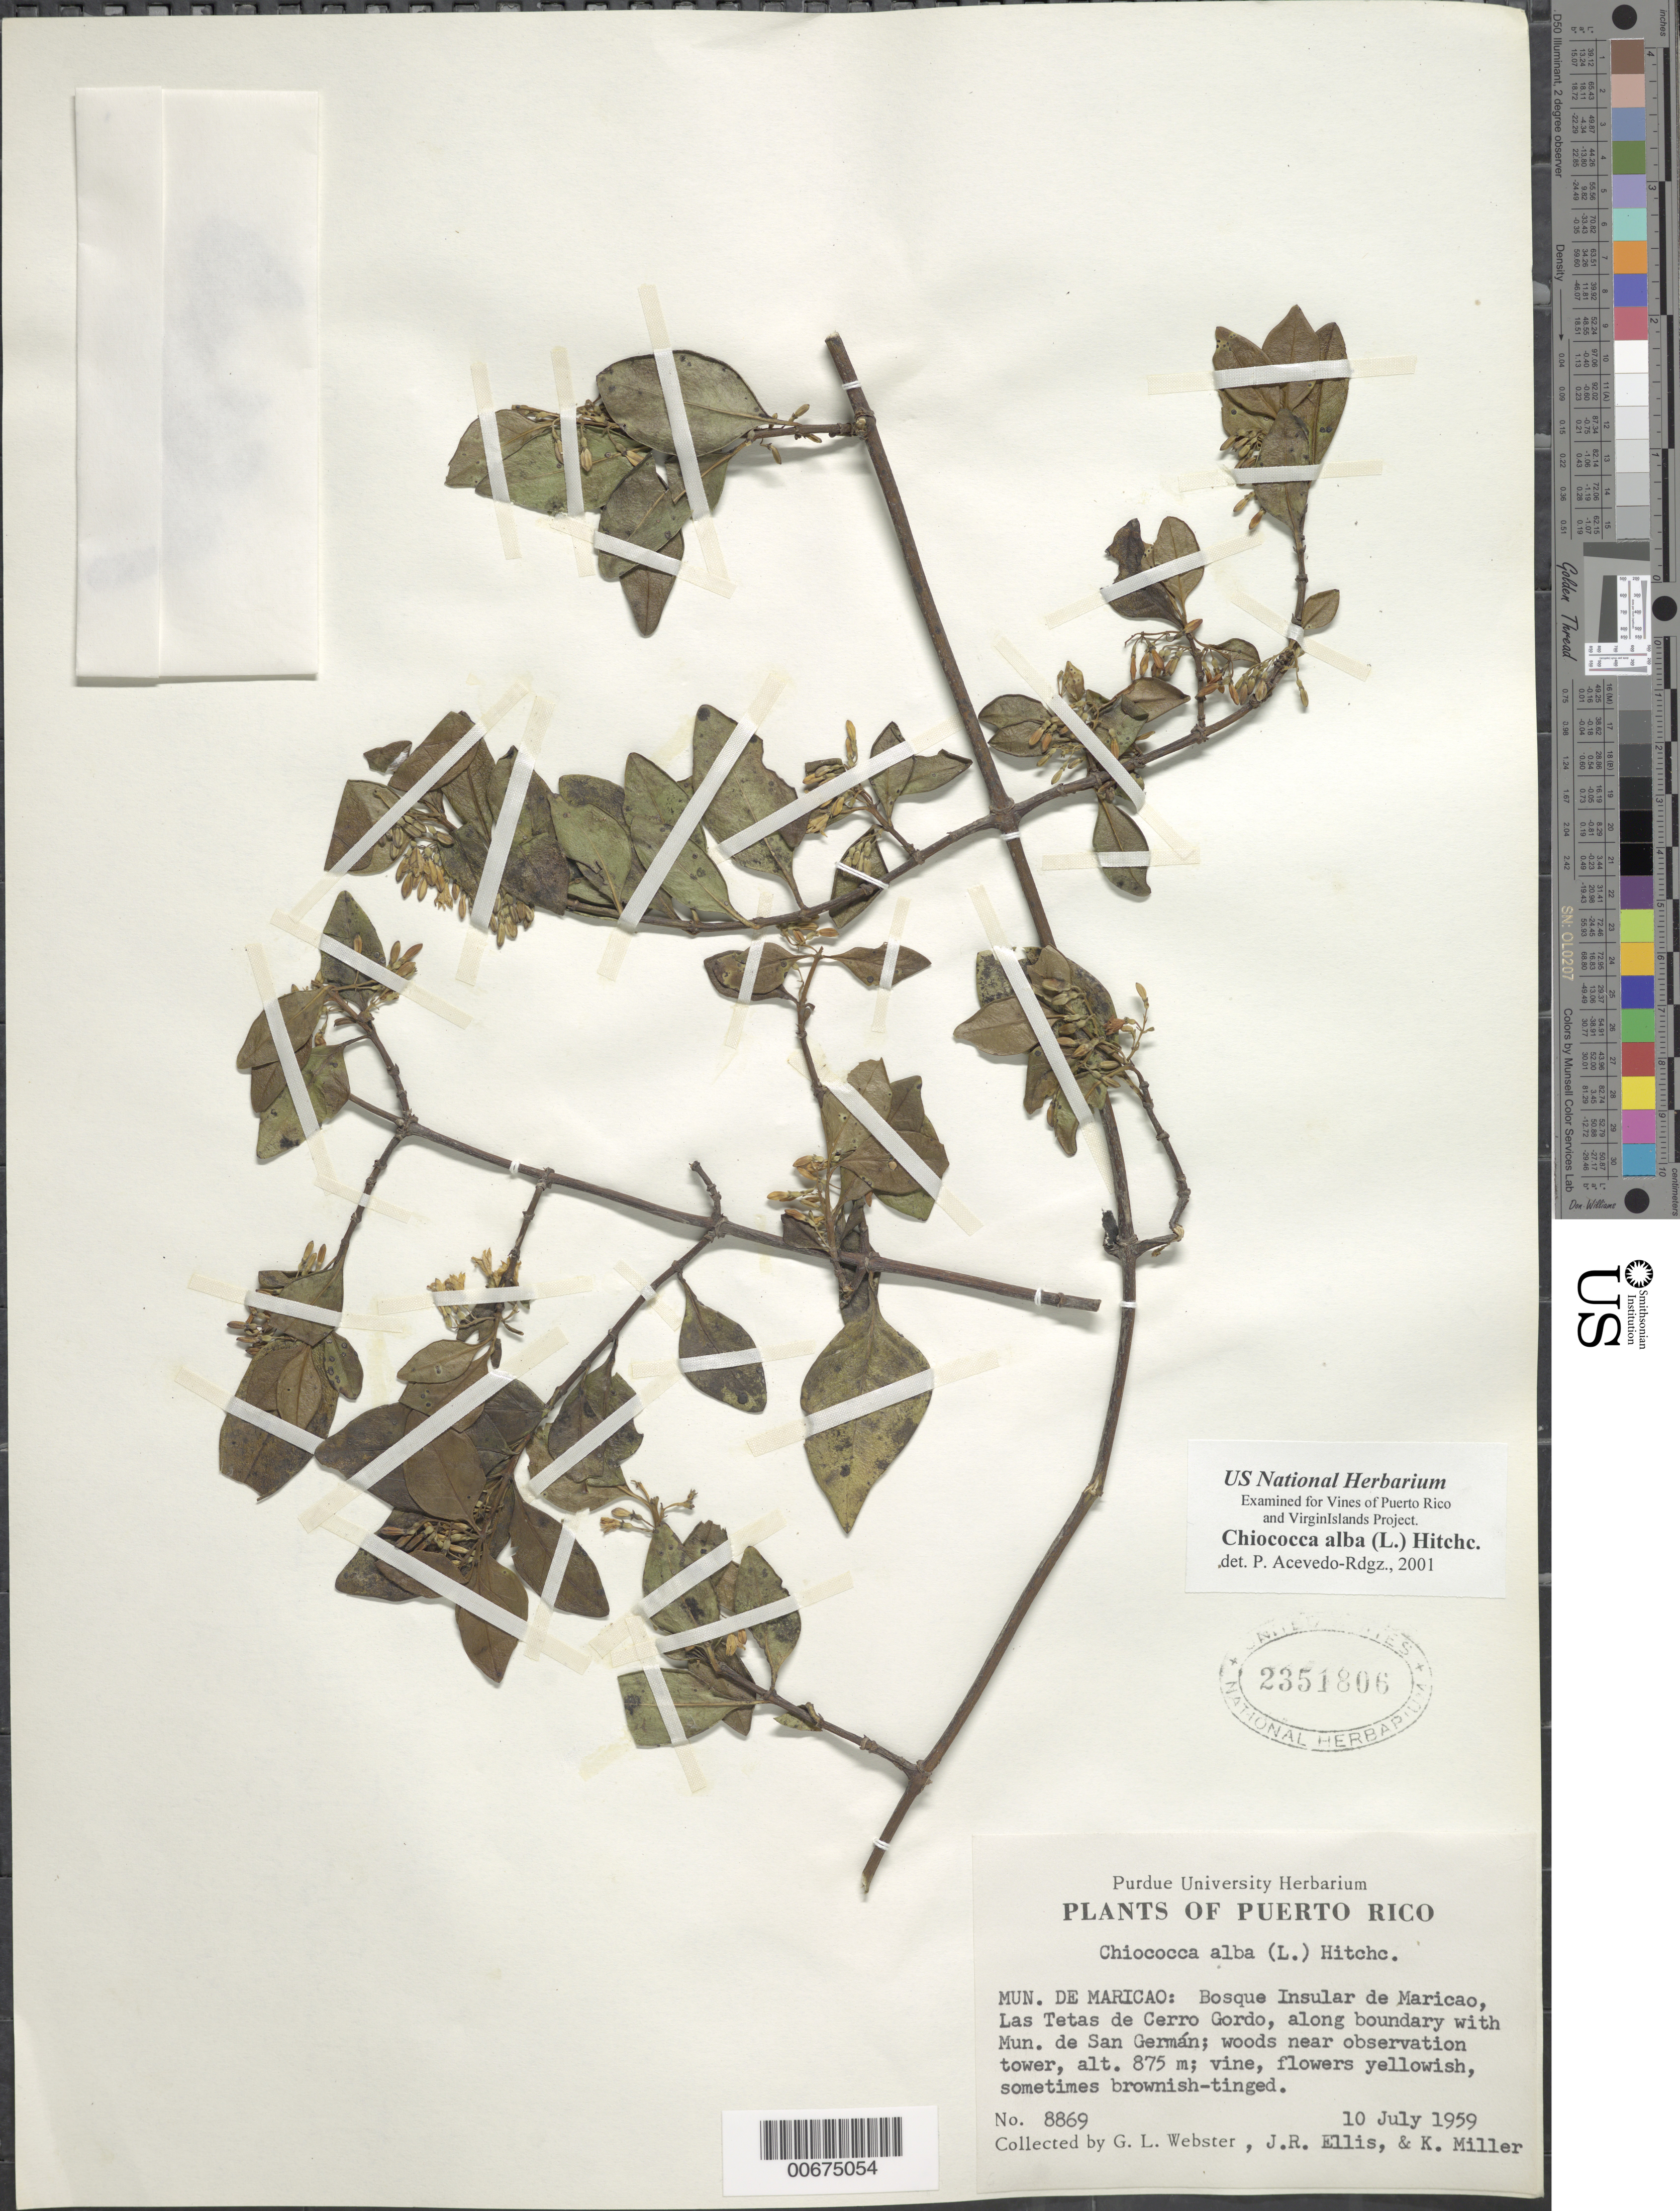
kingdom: Plantae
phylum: Tracheophyta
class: Magnoliopsida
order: Gentianales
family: Rubiaceae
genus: Chiococca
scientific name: Chiococca alba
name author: (L.) Hitchc.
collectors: G. L. Webster & et al.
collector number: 8869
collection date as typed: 10 Jul 1959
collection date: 1959-07-10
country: Puerto Rico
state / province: Maricao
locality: Mun. Maricao, Bosque Insular de Maricao, Las Tetas de Cerro Gordo, along boundary with Mun. San German. Woods near observation tower.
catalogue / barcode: US 2351806